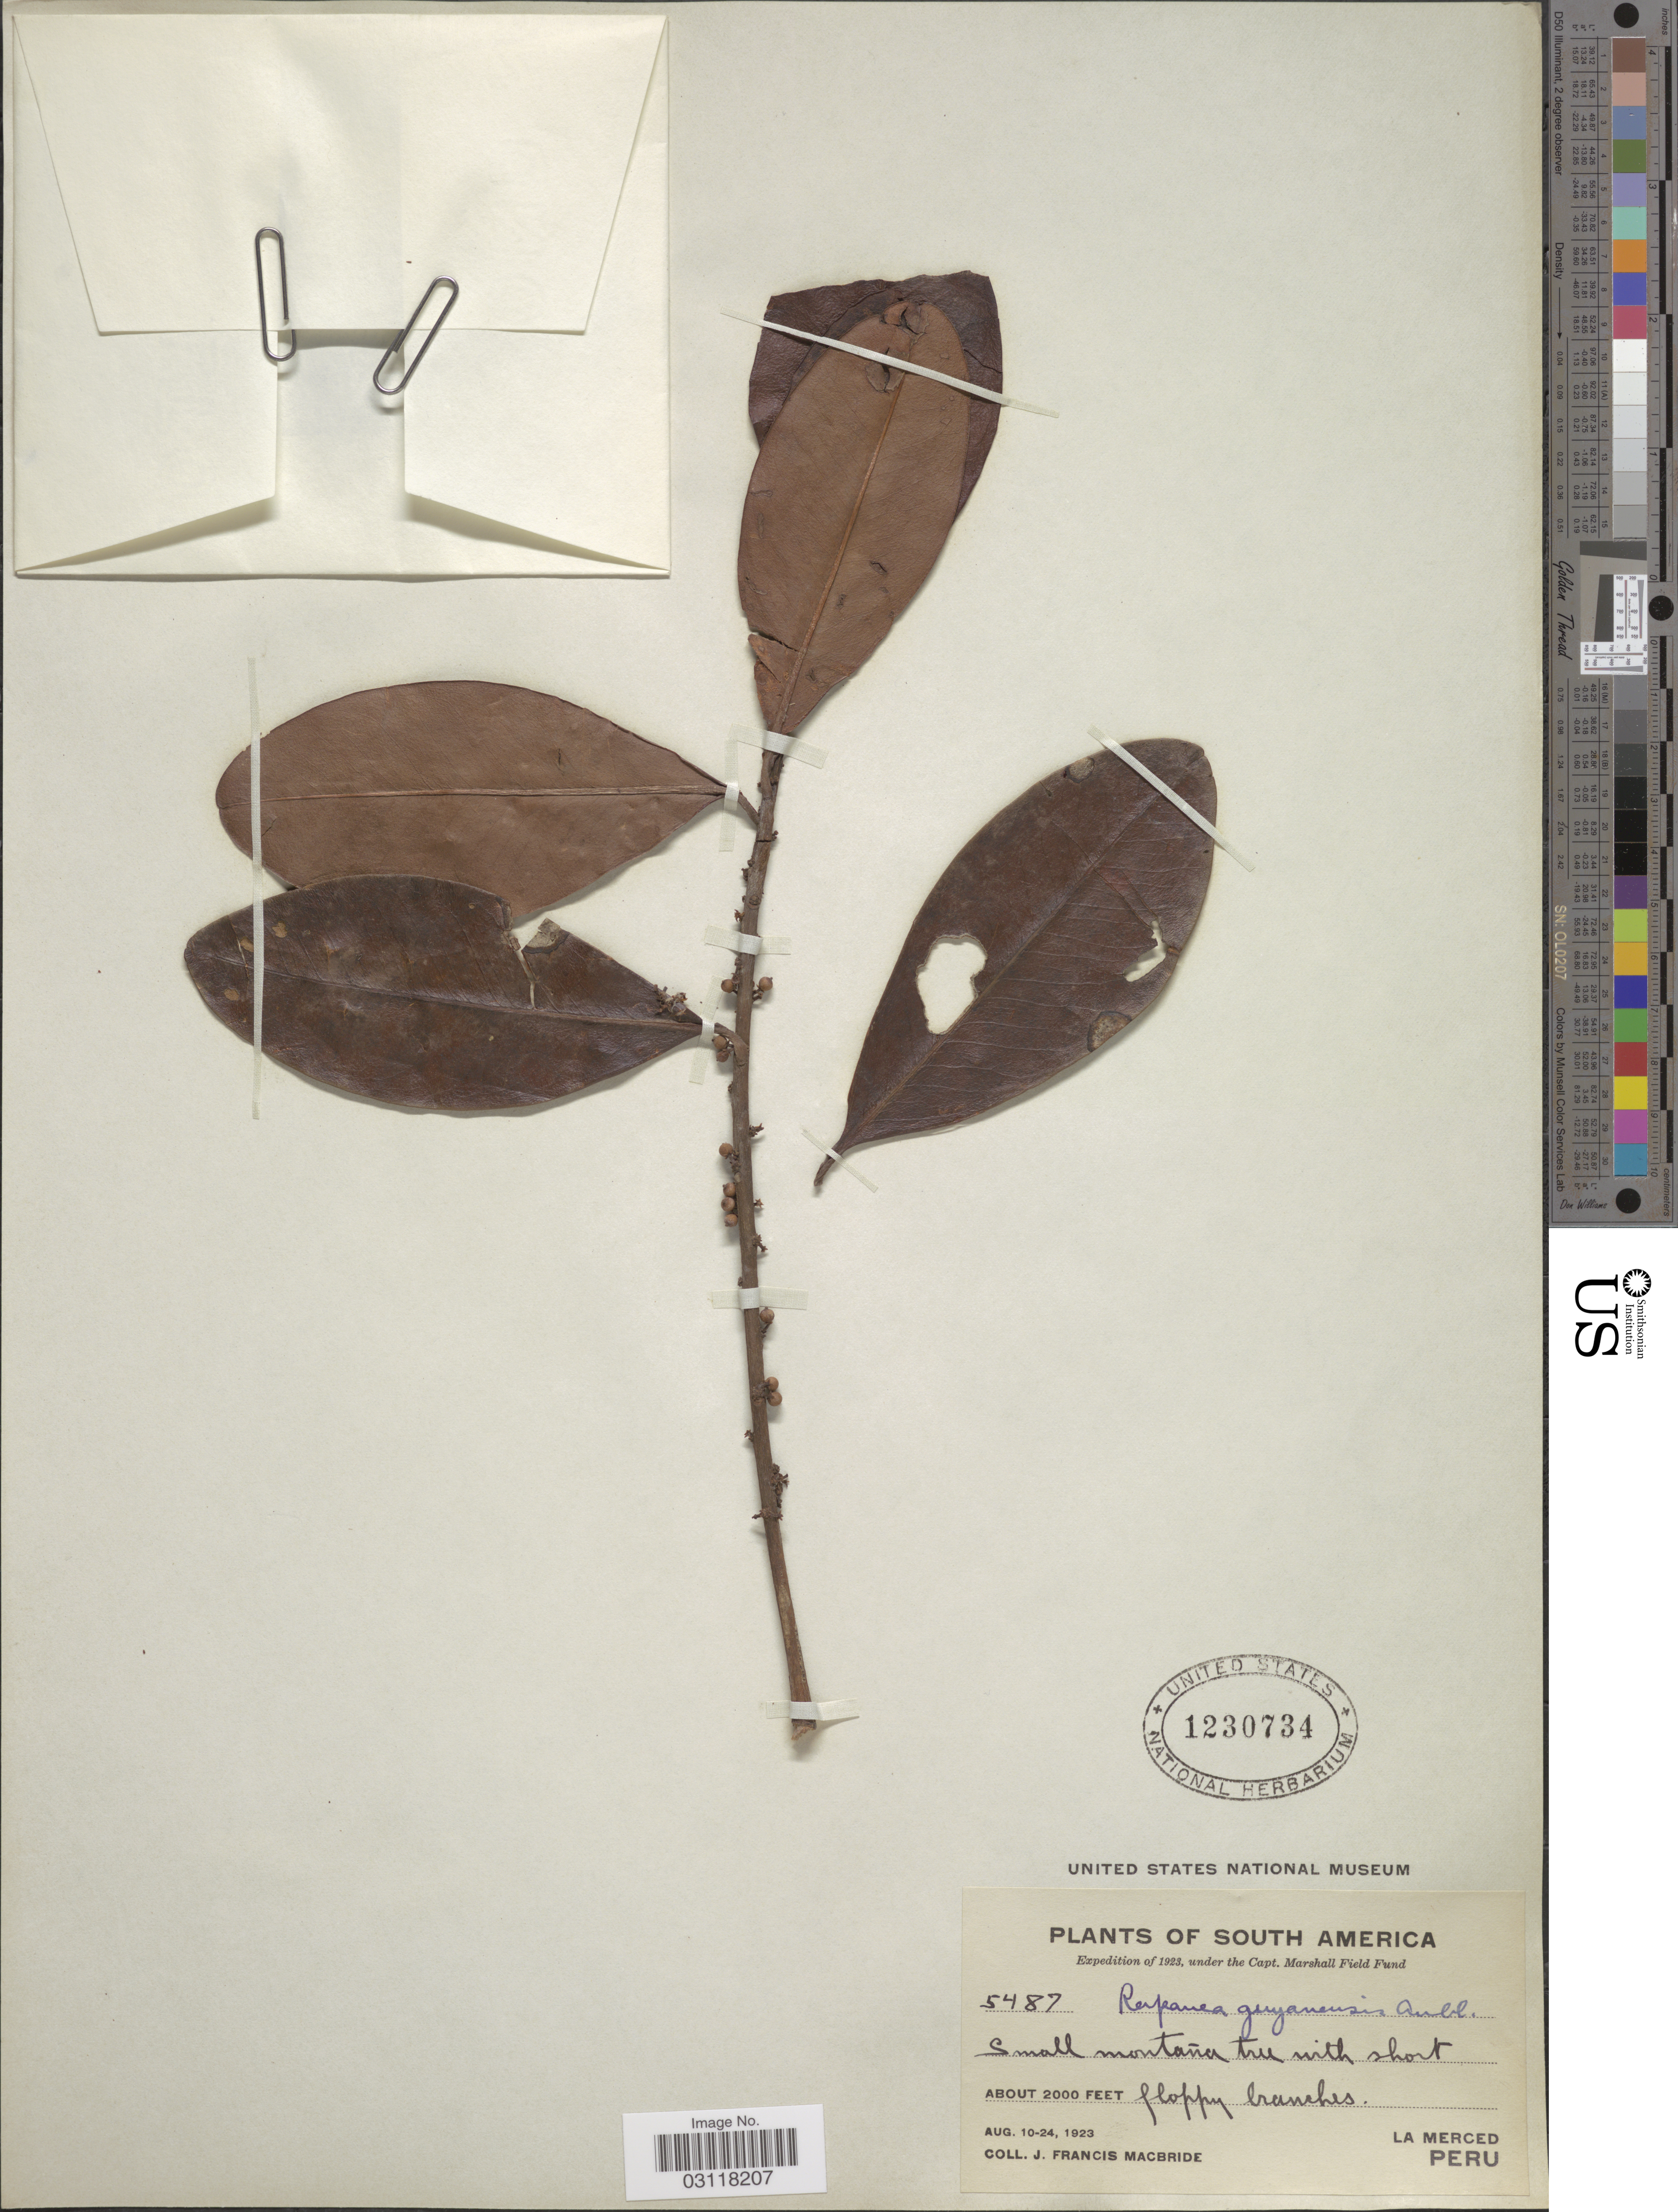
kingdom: Plantae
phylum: Tracheophyta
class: Magnoliopsida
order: Ericales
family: Primulaceae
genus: Rapanea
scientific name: Rapanea guianensis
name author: Aubl.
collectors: J. F. Macbride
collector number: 5487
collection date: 1923-08-10/1923-08-24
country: Peru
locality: South America. La Merced.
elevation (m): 610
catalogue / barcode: US 1230734